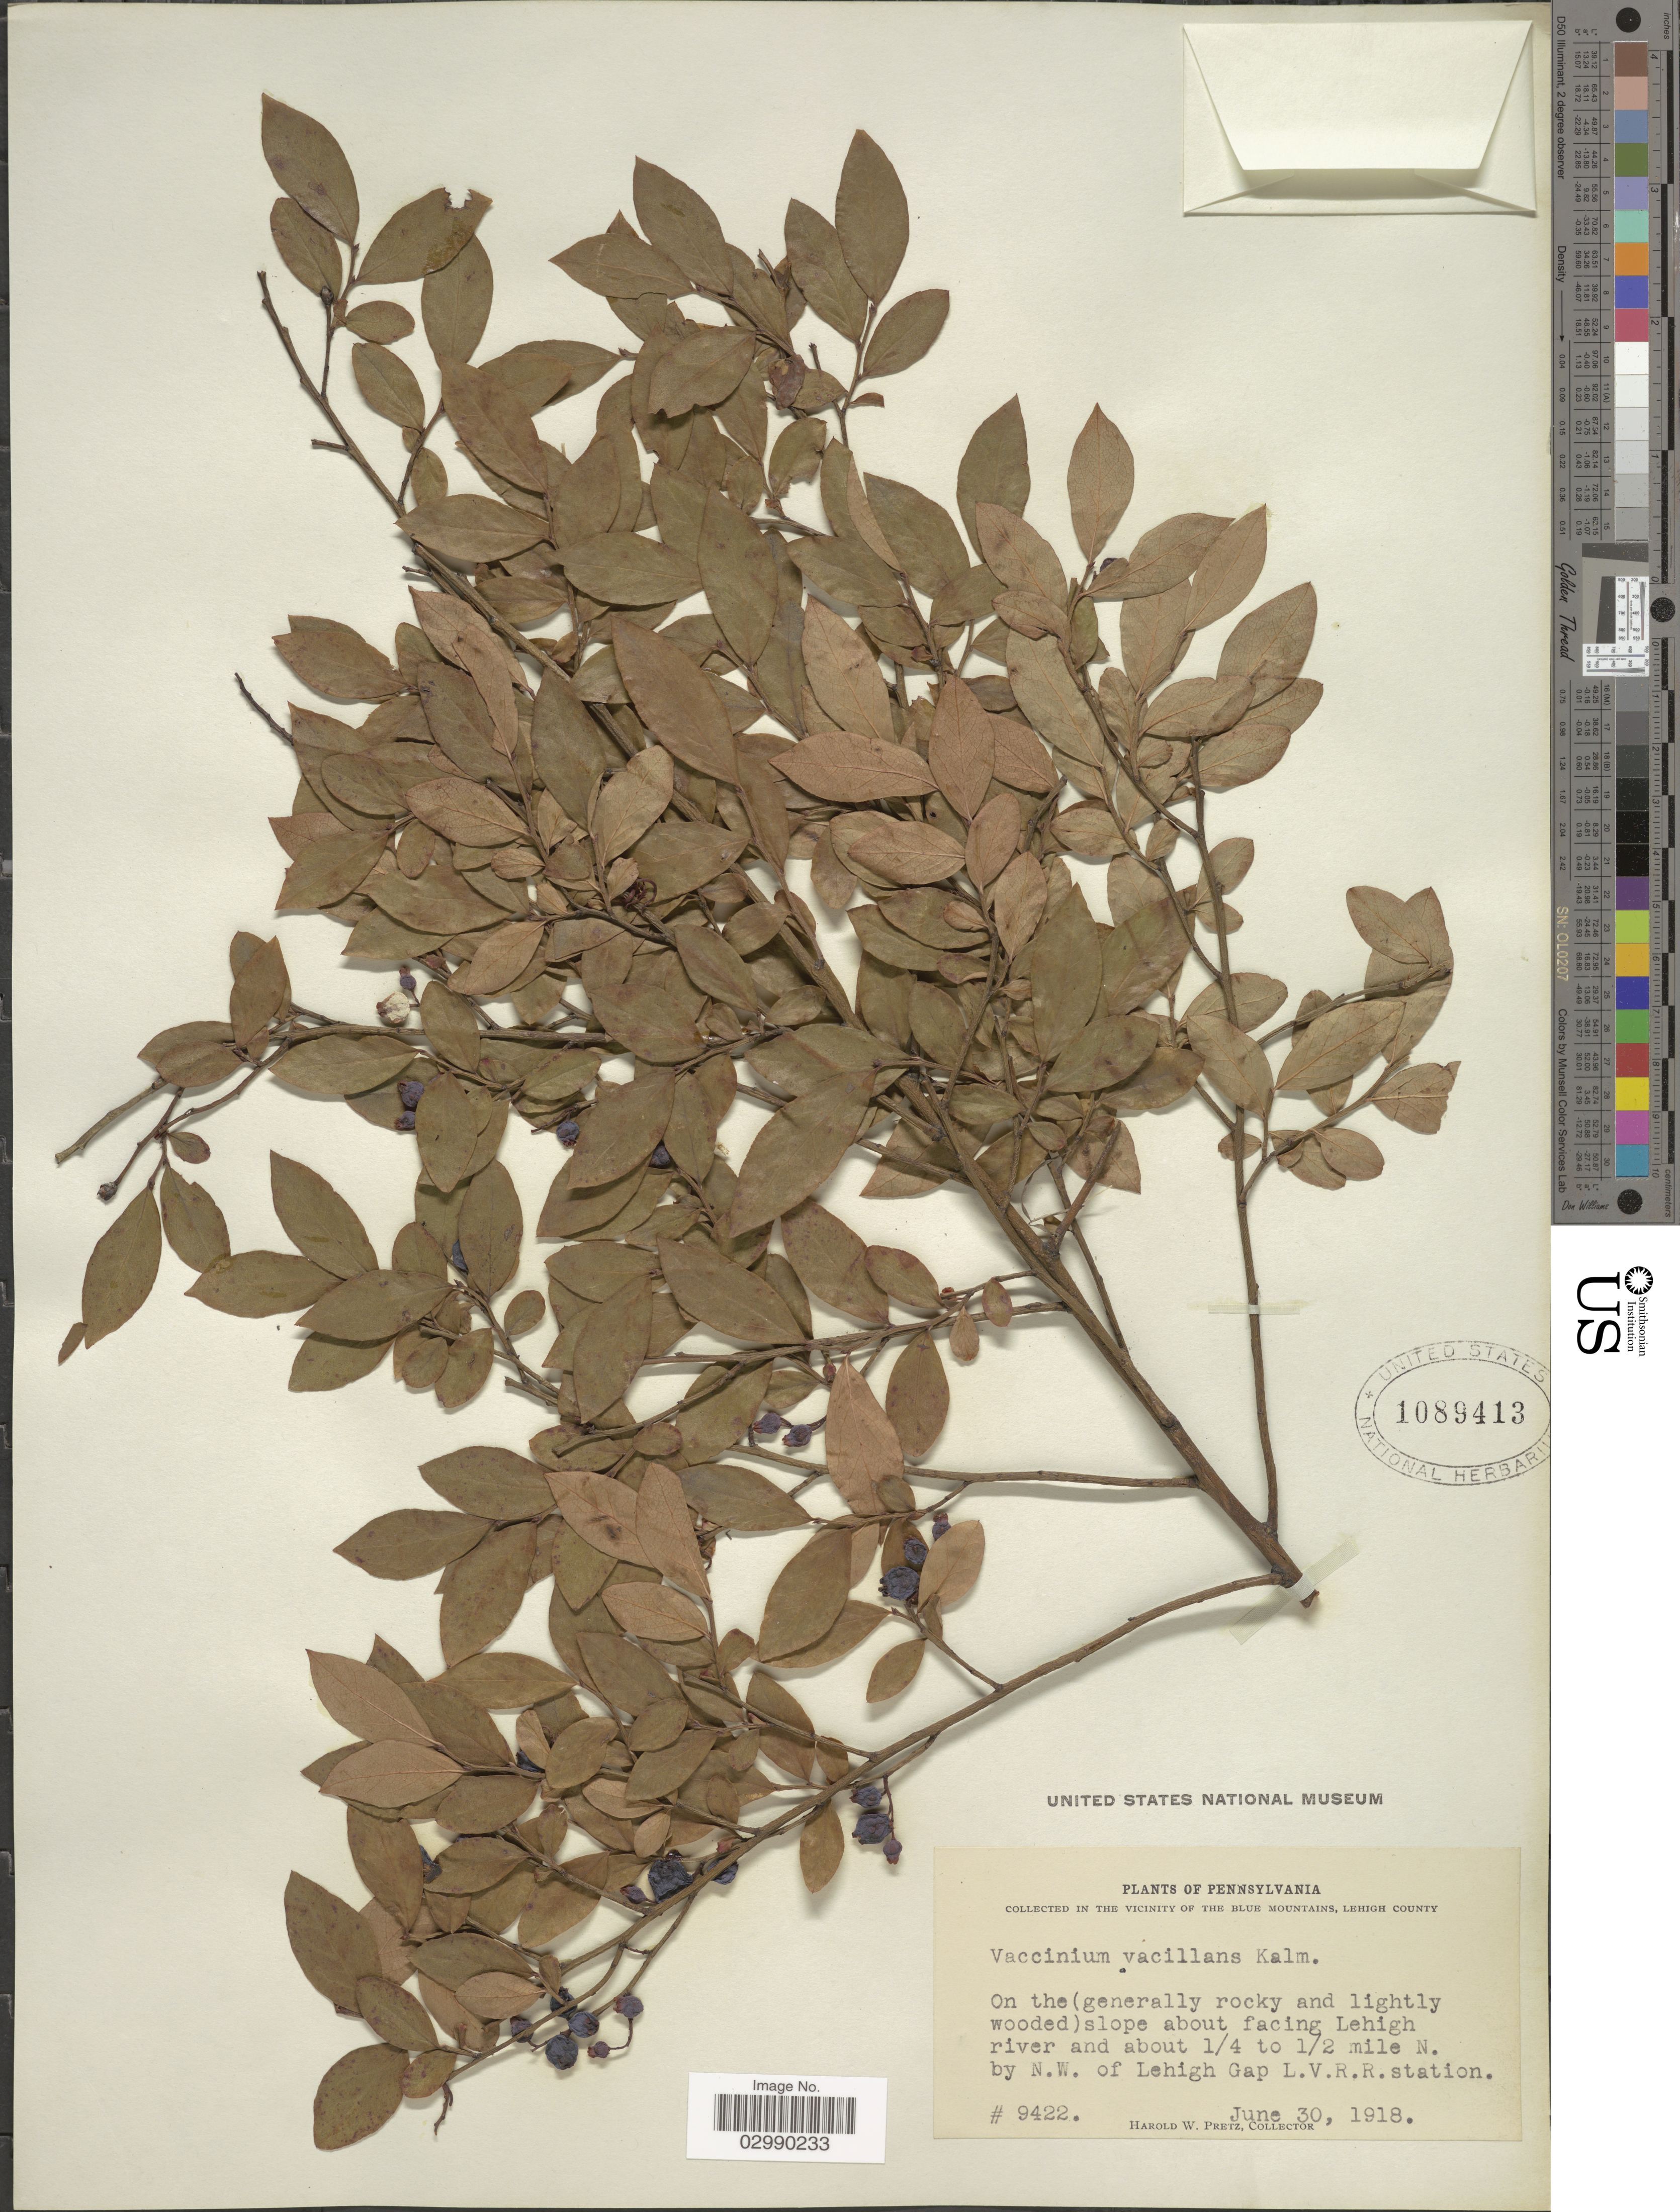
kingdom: Plantae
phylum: Tracheophyta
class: Magnoliopsida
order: Ericales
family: Ericaceae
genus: Vaccinium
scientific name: Vaccinium vacillans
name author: Kalm ex Torr.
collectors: H. W. Pretz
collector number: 9422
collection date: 1918-06-30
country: United States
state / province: Pennsylvania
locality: On the (general rocky and lightly wooded) slope about facing Lehigh river and about 1/4 to 1/2 mile N. by N.W. of Lehigh Gap L.V.R.R. station.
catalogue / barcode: US 1089413